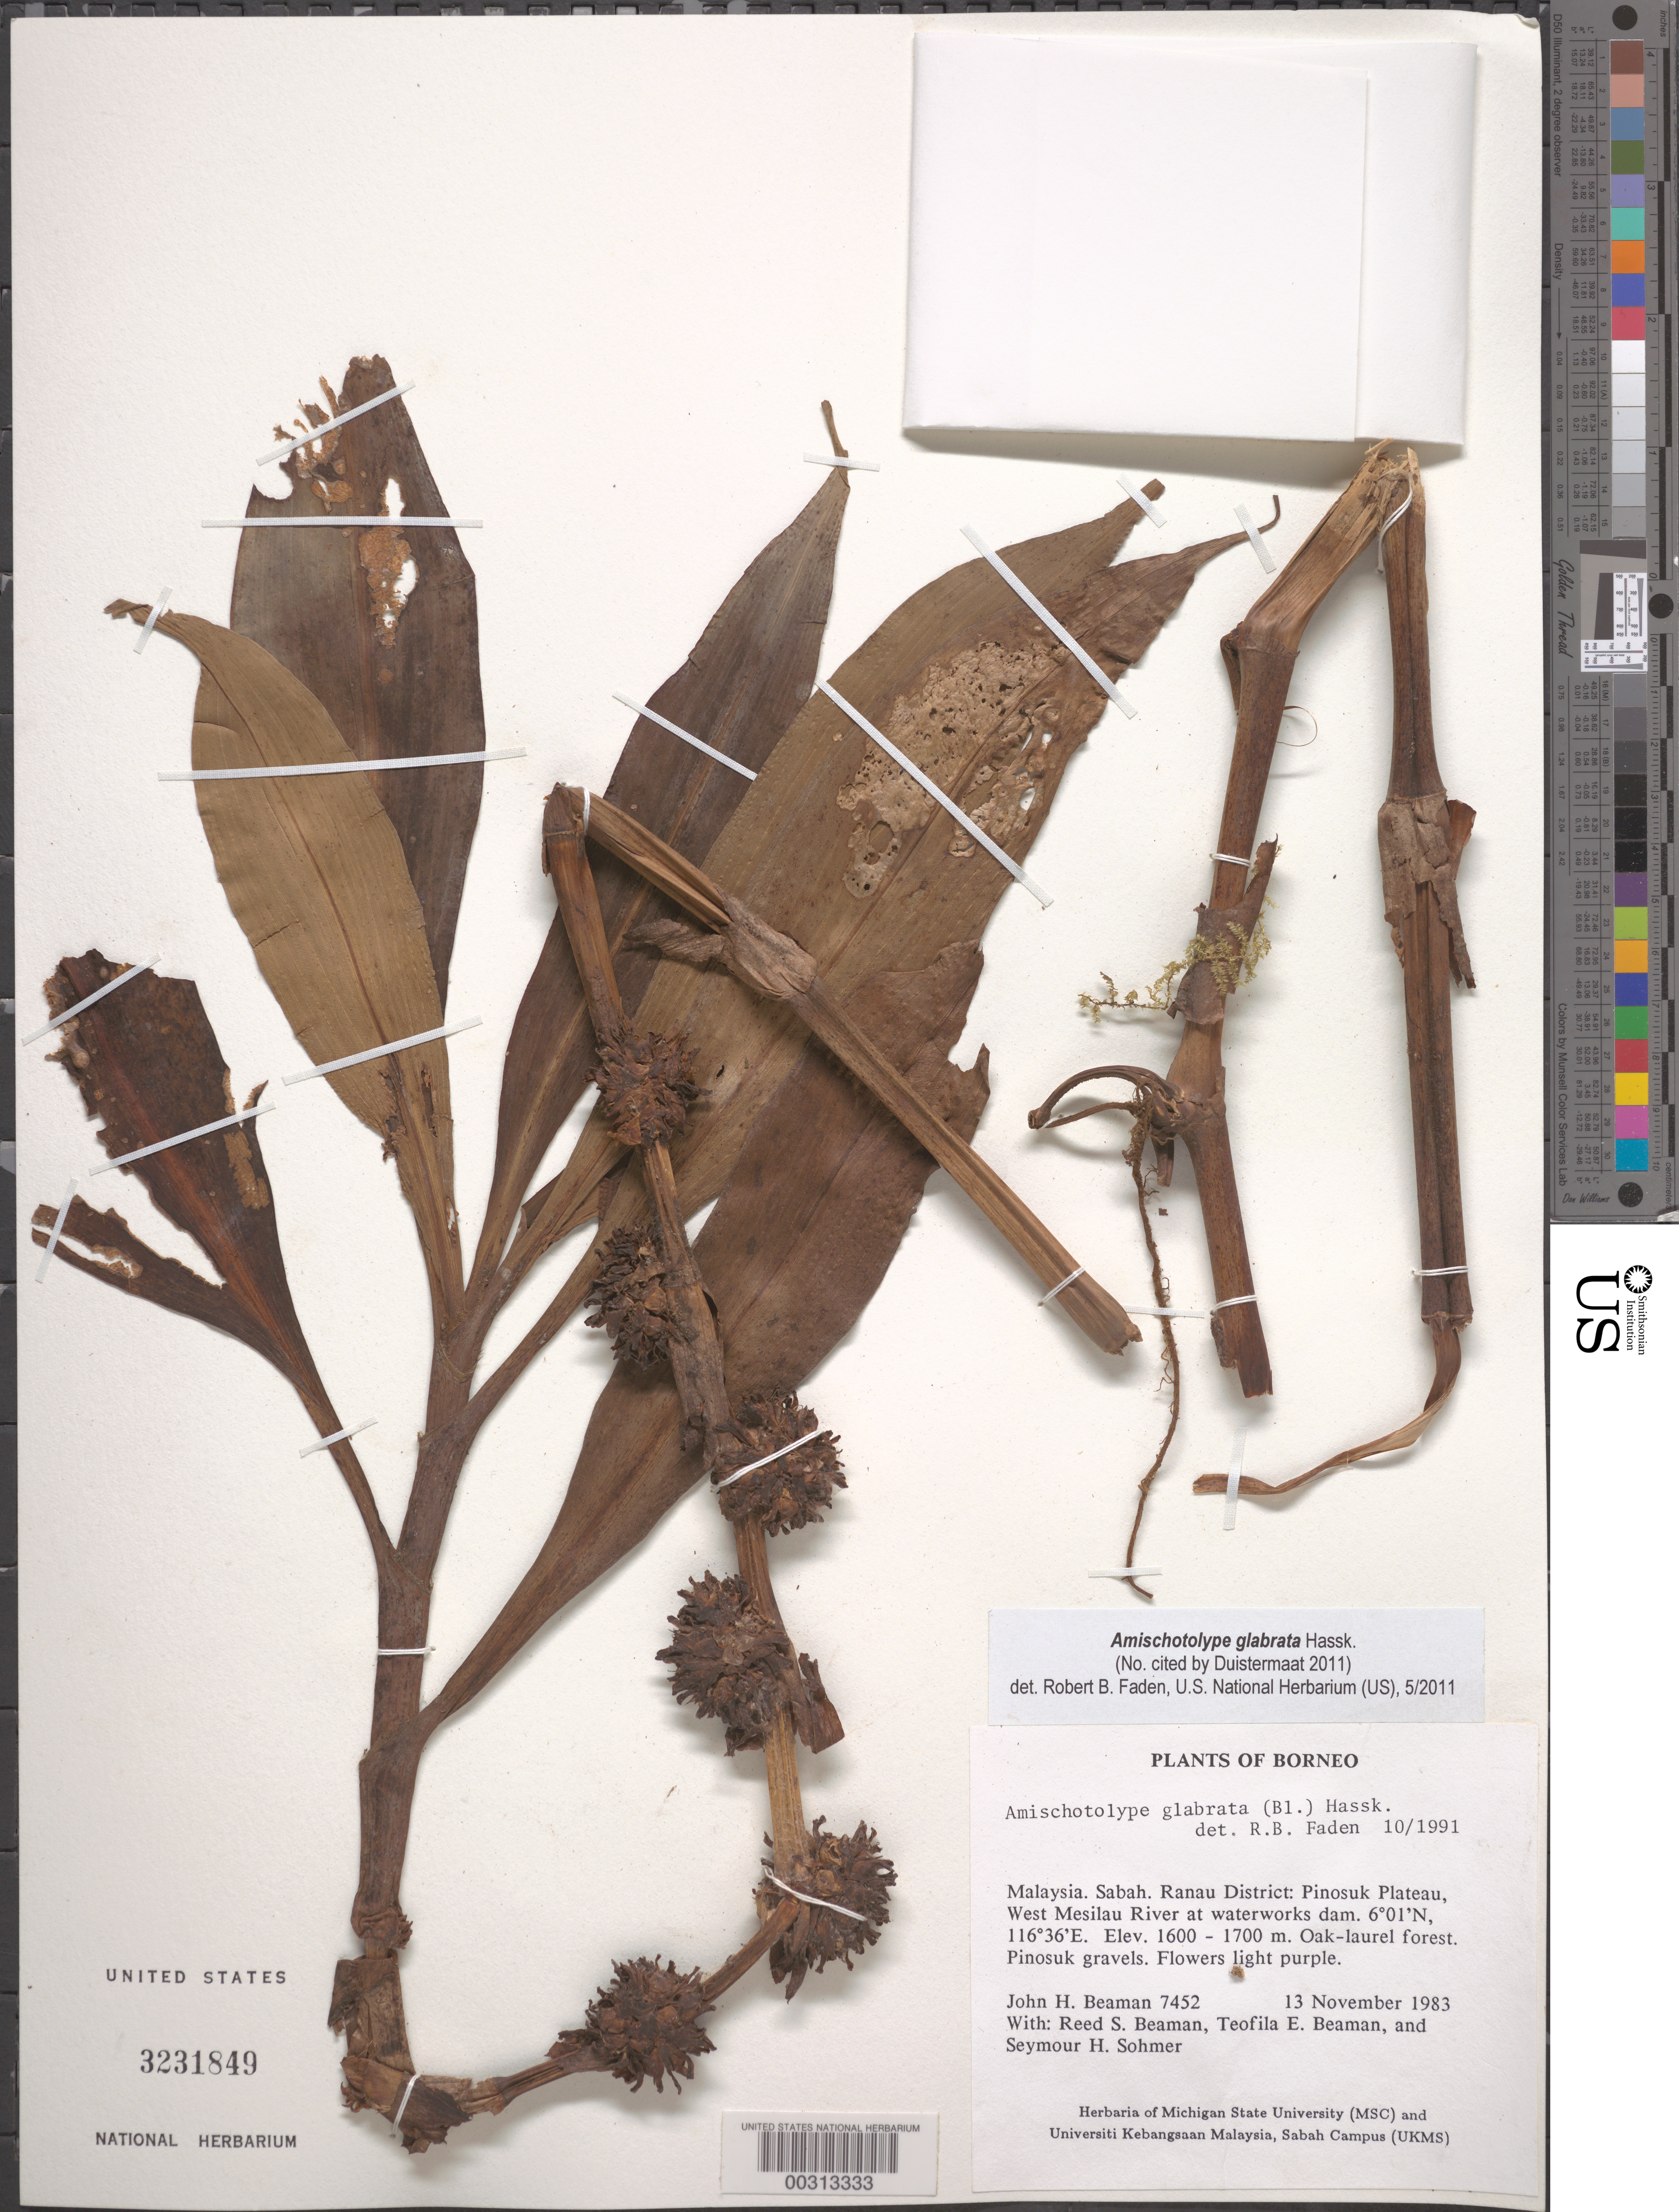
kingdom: Plantae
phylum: Tracheophyta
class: Liliopsida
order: Commelinales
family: Commelinaceae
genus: Amischotolype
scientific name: Amischotolype glabrata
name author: Hassk.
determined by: Faden, Robert B., (US), Smithsonian Institution - National Museum of Natural History (UNITED STATES)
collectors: J. H. Beaman, R. S. Beaman, T. E. Beaman & S. H. Sohmer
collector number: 7452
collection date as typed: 13 Nov 1983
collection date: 1983-11-13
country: Malaysia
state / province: Sabah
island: Borneo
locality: Ranau district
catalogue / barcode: US 3231849